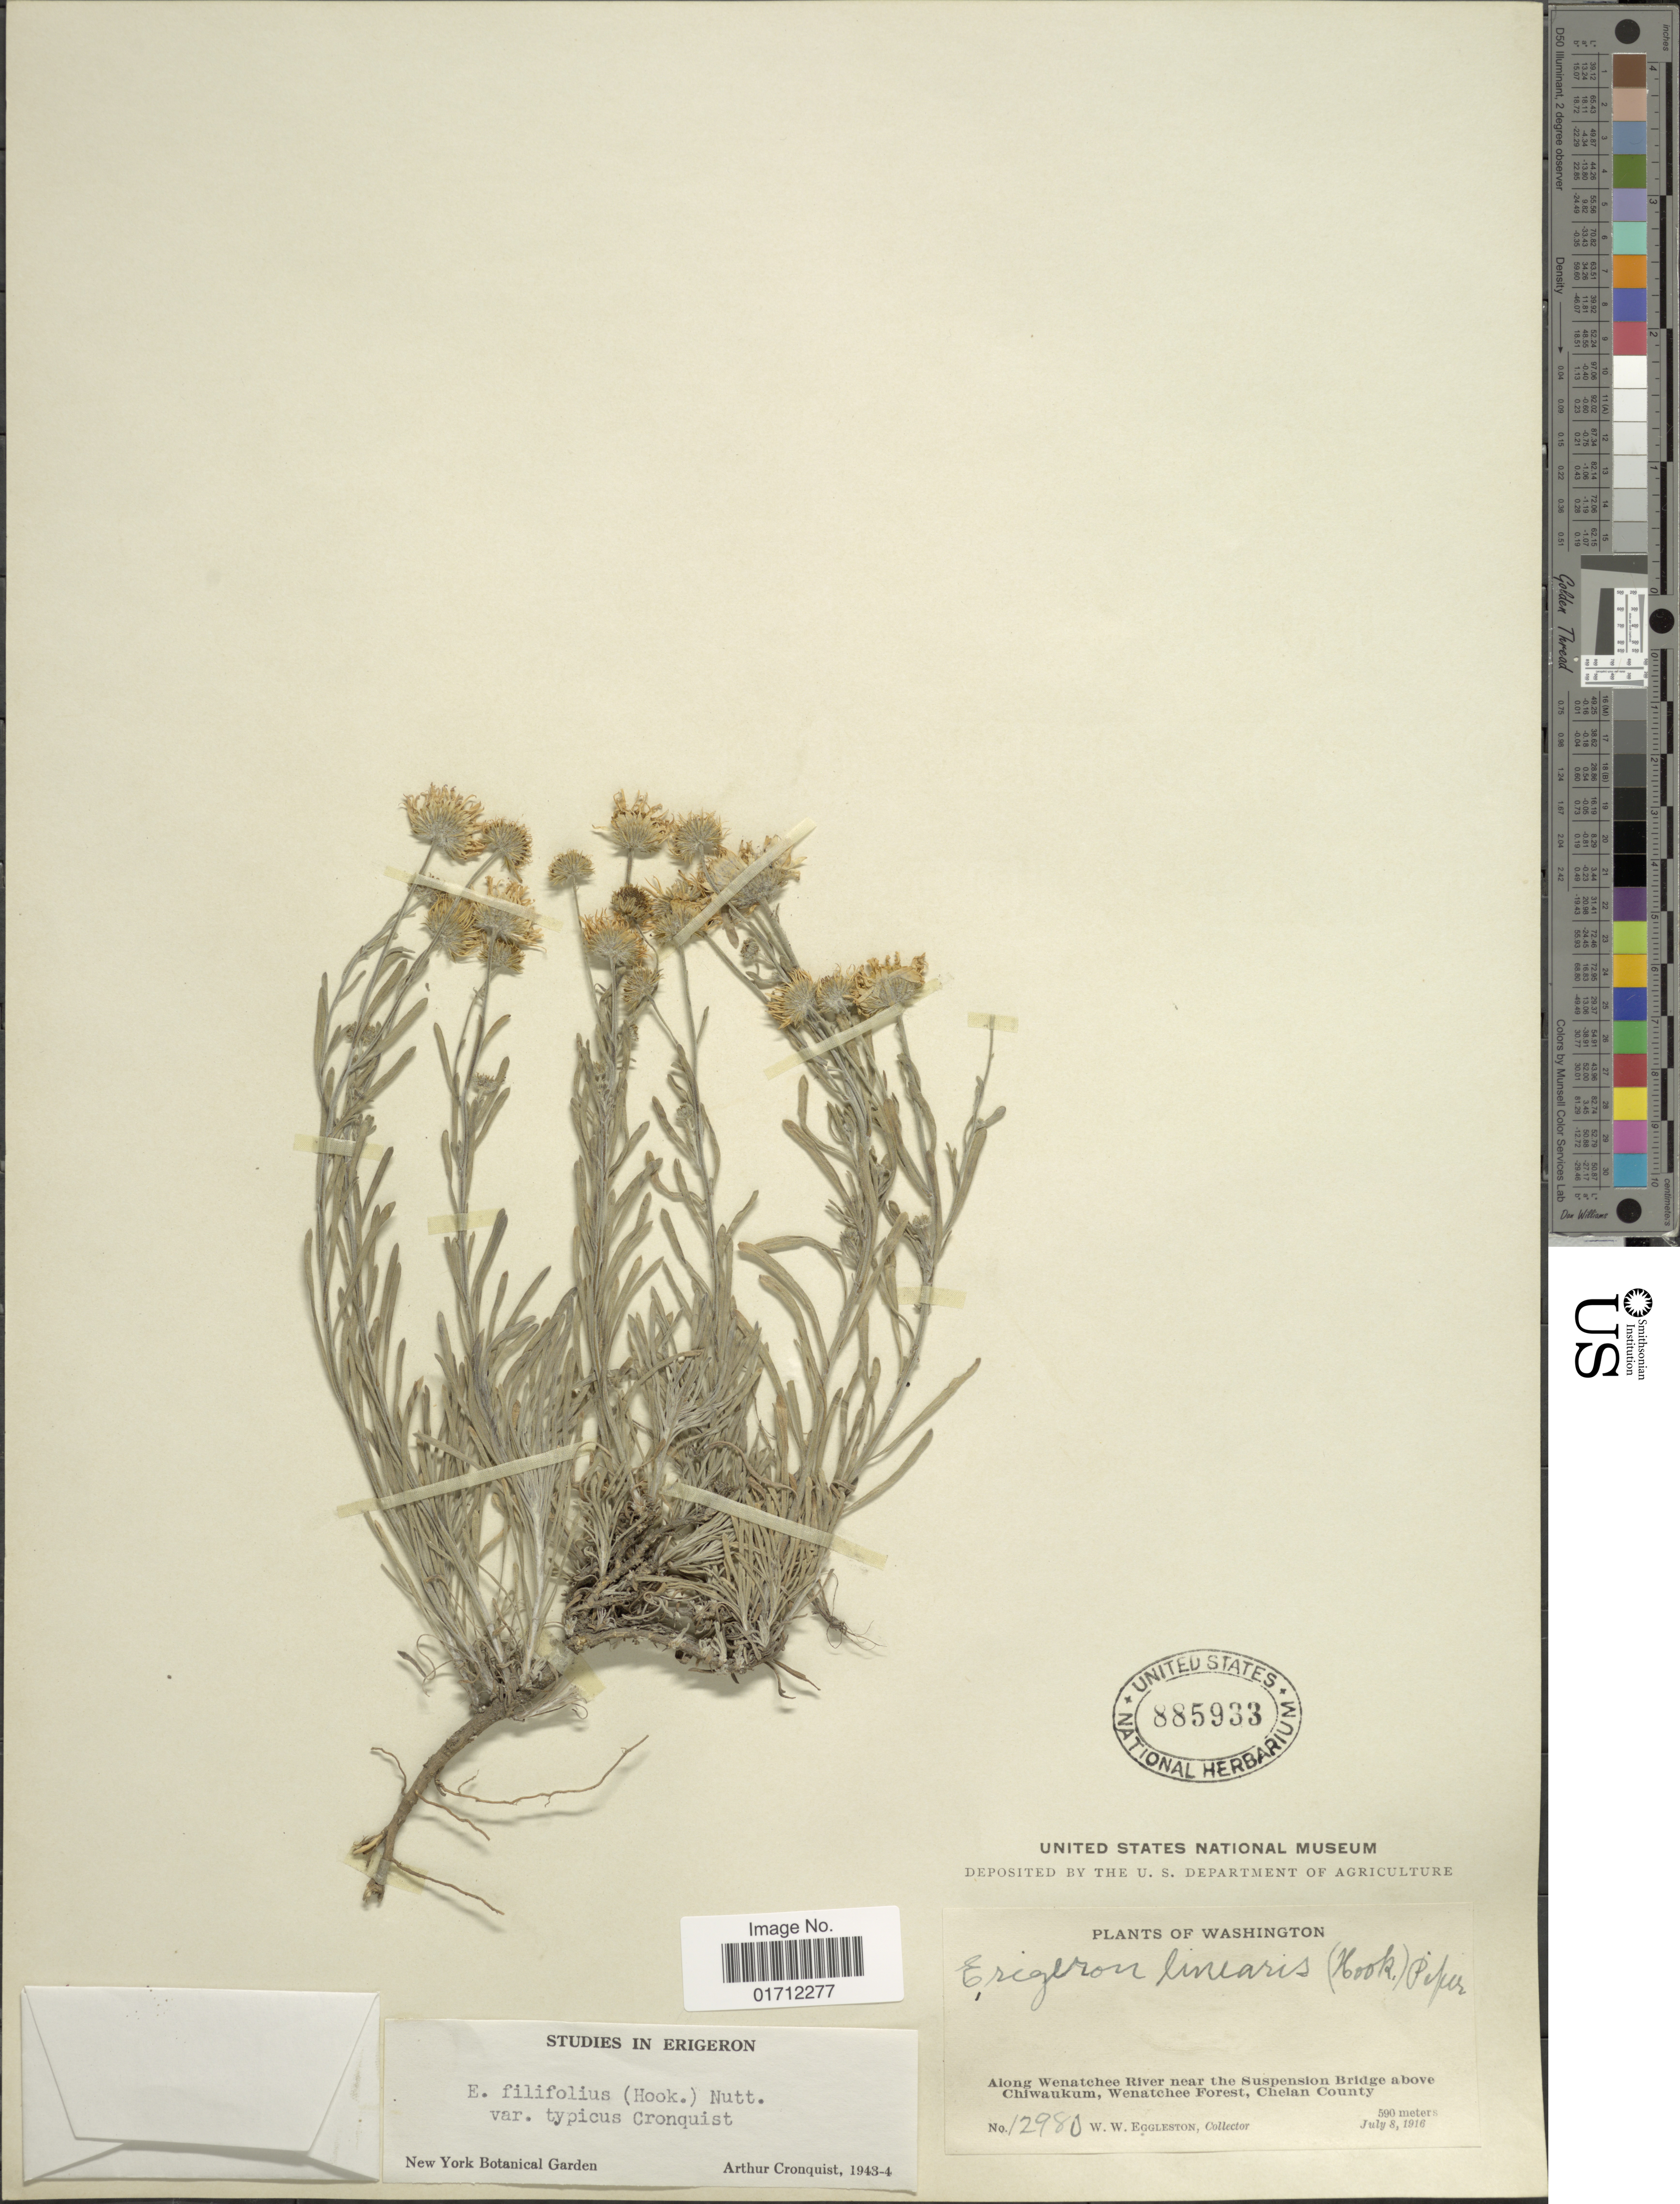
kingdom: Plantae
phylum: Tracheophyta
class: Magnoliopsida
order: Asterales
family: Asteraceae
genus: Erigeron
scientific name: Erigeron filifolius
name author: (Hook.) Nutt.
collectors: W. W. Eggleston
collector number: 12980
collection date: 1916-07-08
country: United States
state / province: Washington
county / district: Chelan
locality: Along Wenatchee River near the Suspencion Bridge above Chiwaukum, Wenatchee Forest, Chelan County.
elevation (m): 590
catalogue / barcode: US 885933